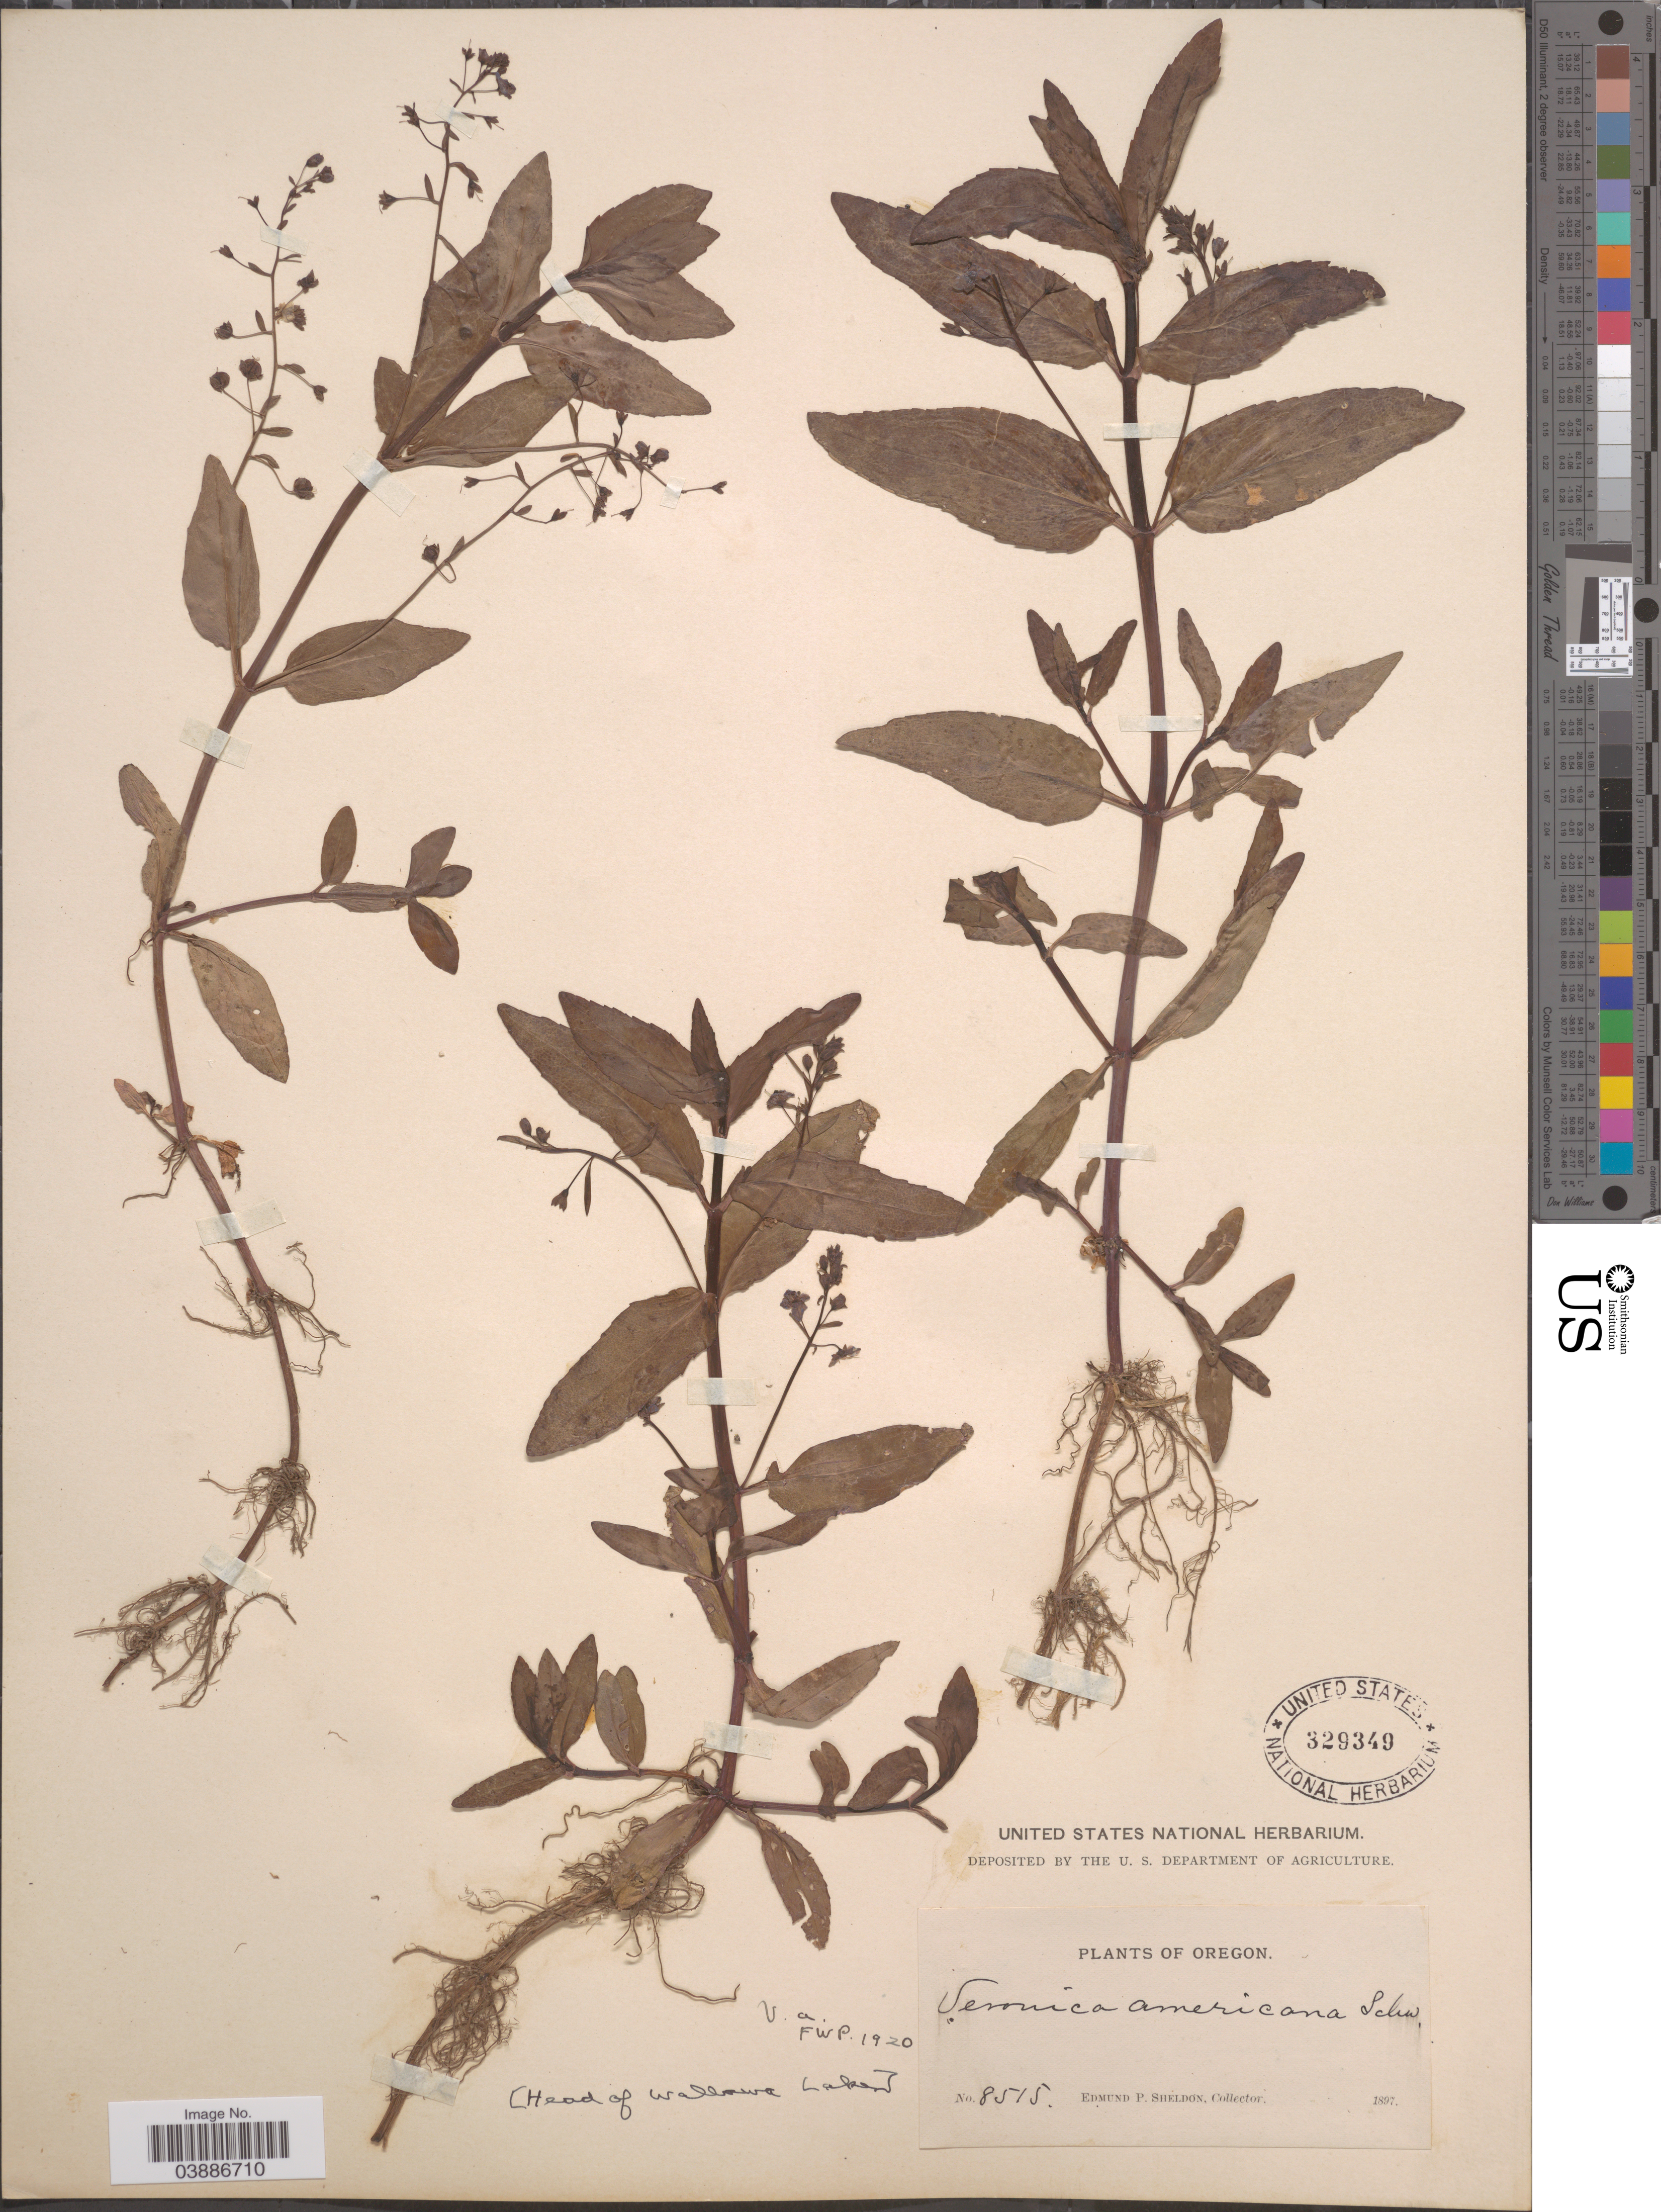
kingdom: Plantae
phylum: Tracheophyta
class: Magnoliopsida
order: Lamiales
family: Plantaginaceae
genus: Veronica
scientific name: Veronica americana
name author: Schwein. ex Benth.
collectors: E. P. Sheldon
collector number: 8515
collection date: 1897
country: United States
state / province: Oregon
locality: [Head of Wallowa Lakes].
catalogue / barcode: US 329349